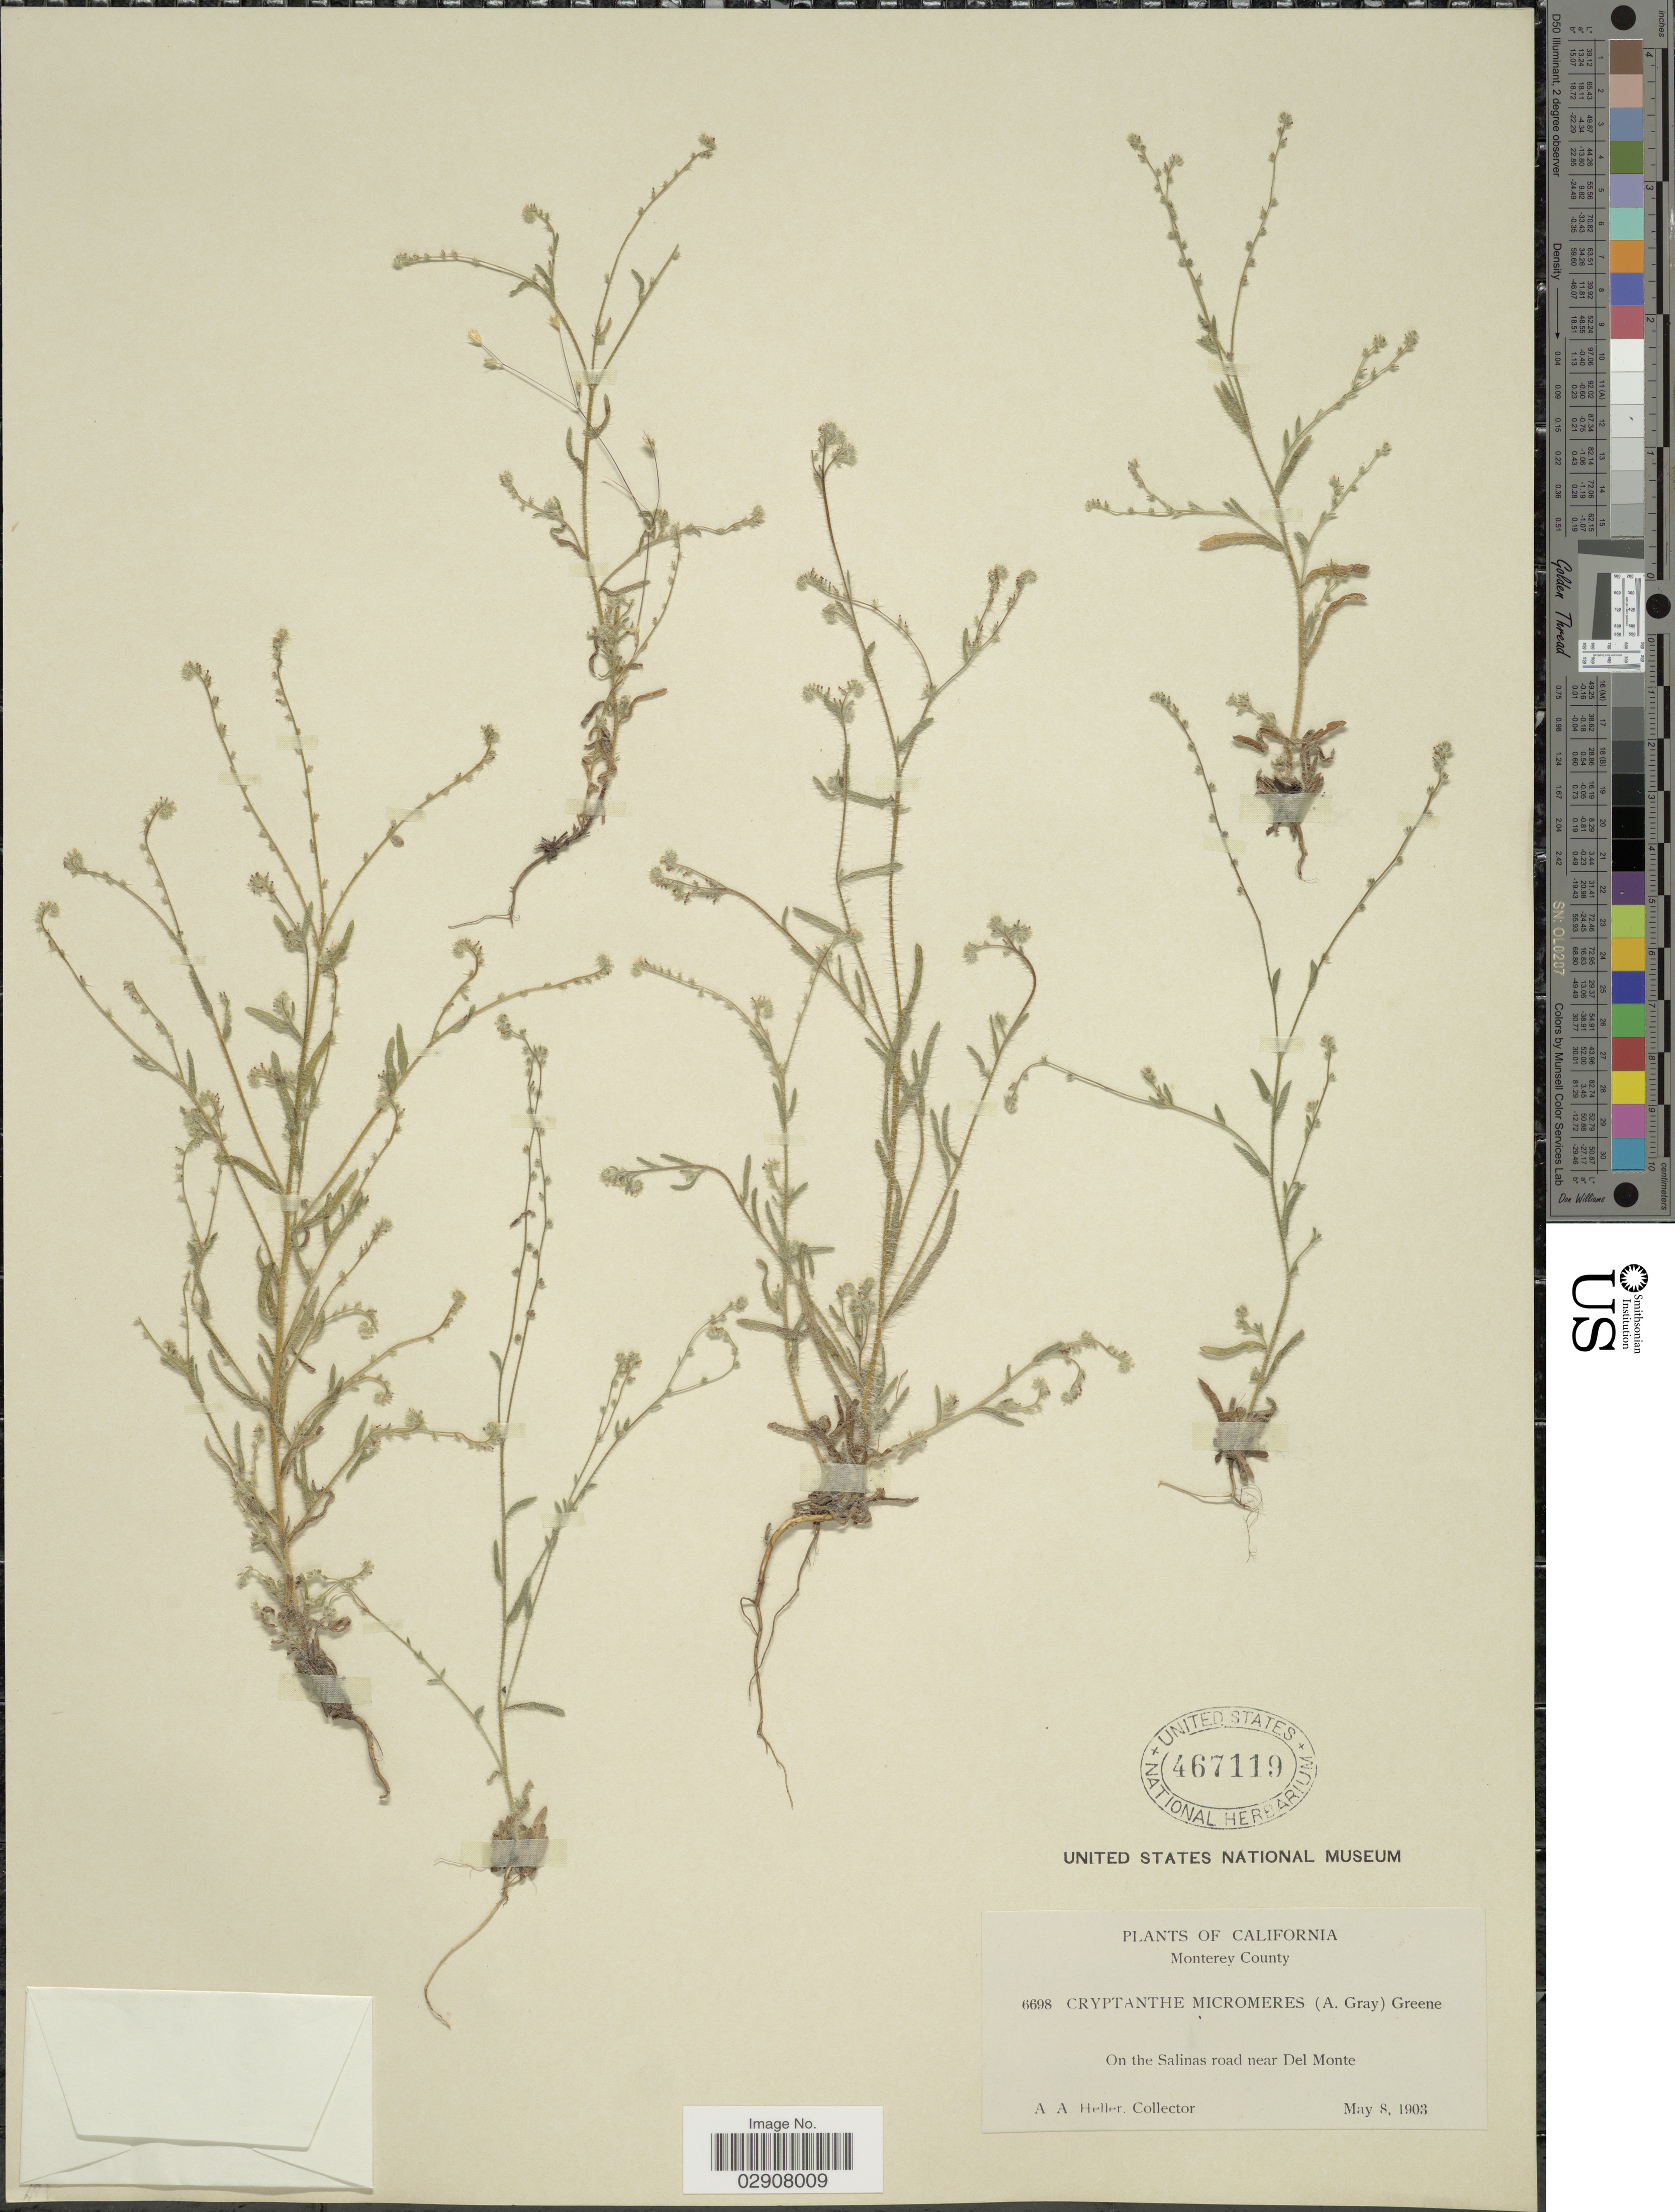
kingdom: Plantae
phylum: Tracheophyta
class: Magnoliopsida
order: Boraginales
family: Boraginaceae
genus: Cryptantha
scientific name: Cryptantha micromeres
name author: (A. Gray) S.W. Greene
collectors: A. A. Heller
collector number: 6698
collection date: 1903-05-08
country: United States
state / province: California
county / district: Monterey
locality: Monterey County, On the Salinas road near Del Monte.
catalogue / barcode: US 467119